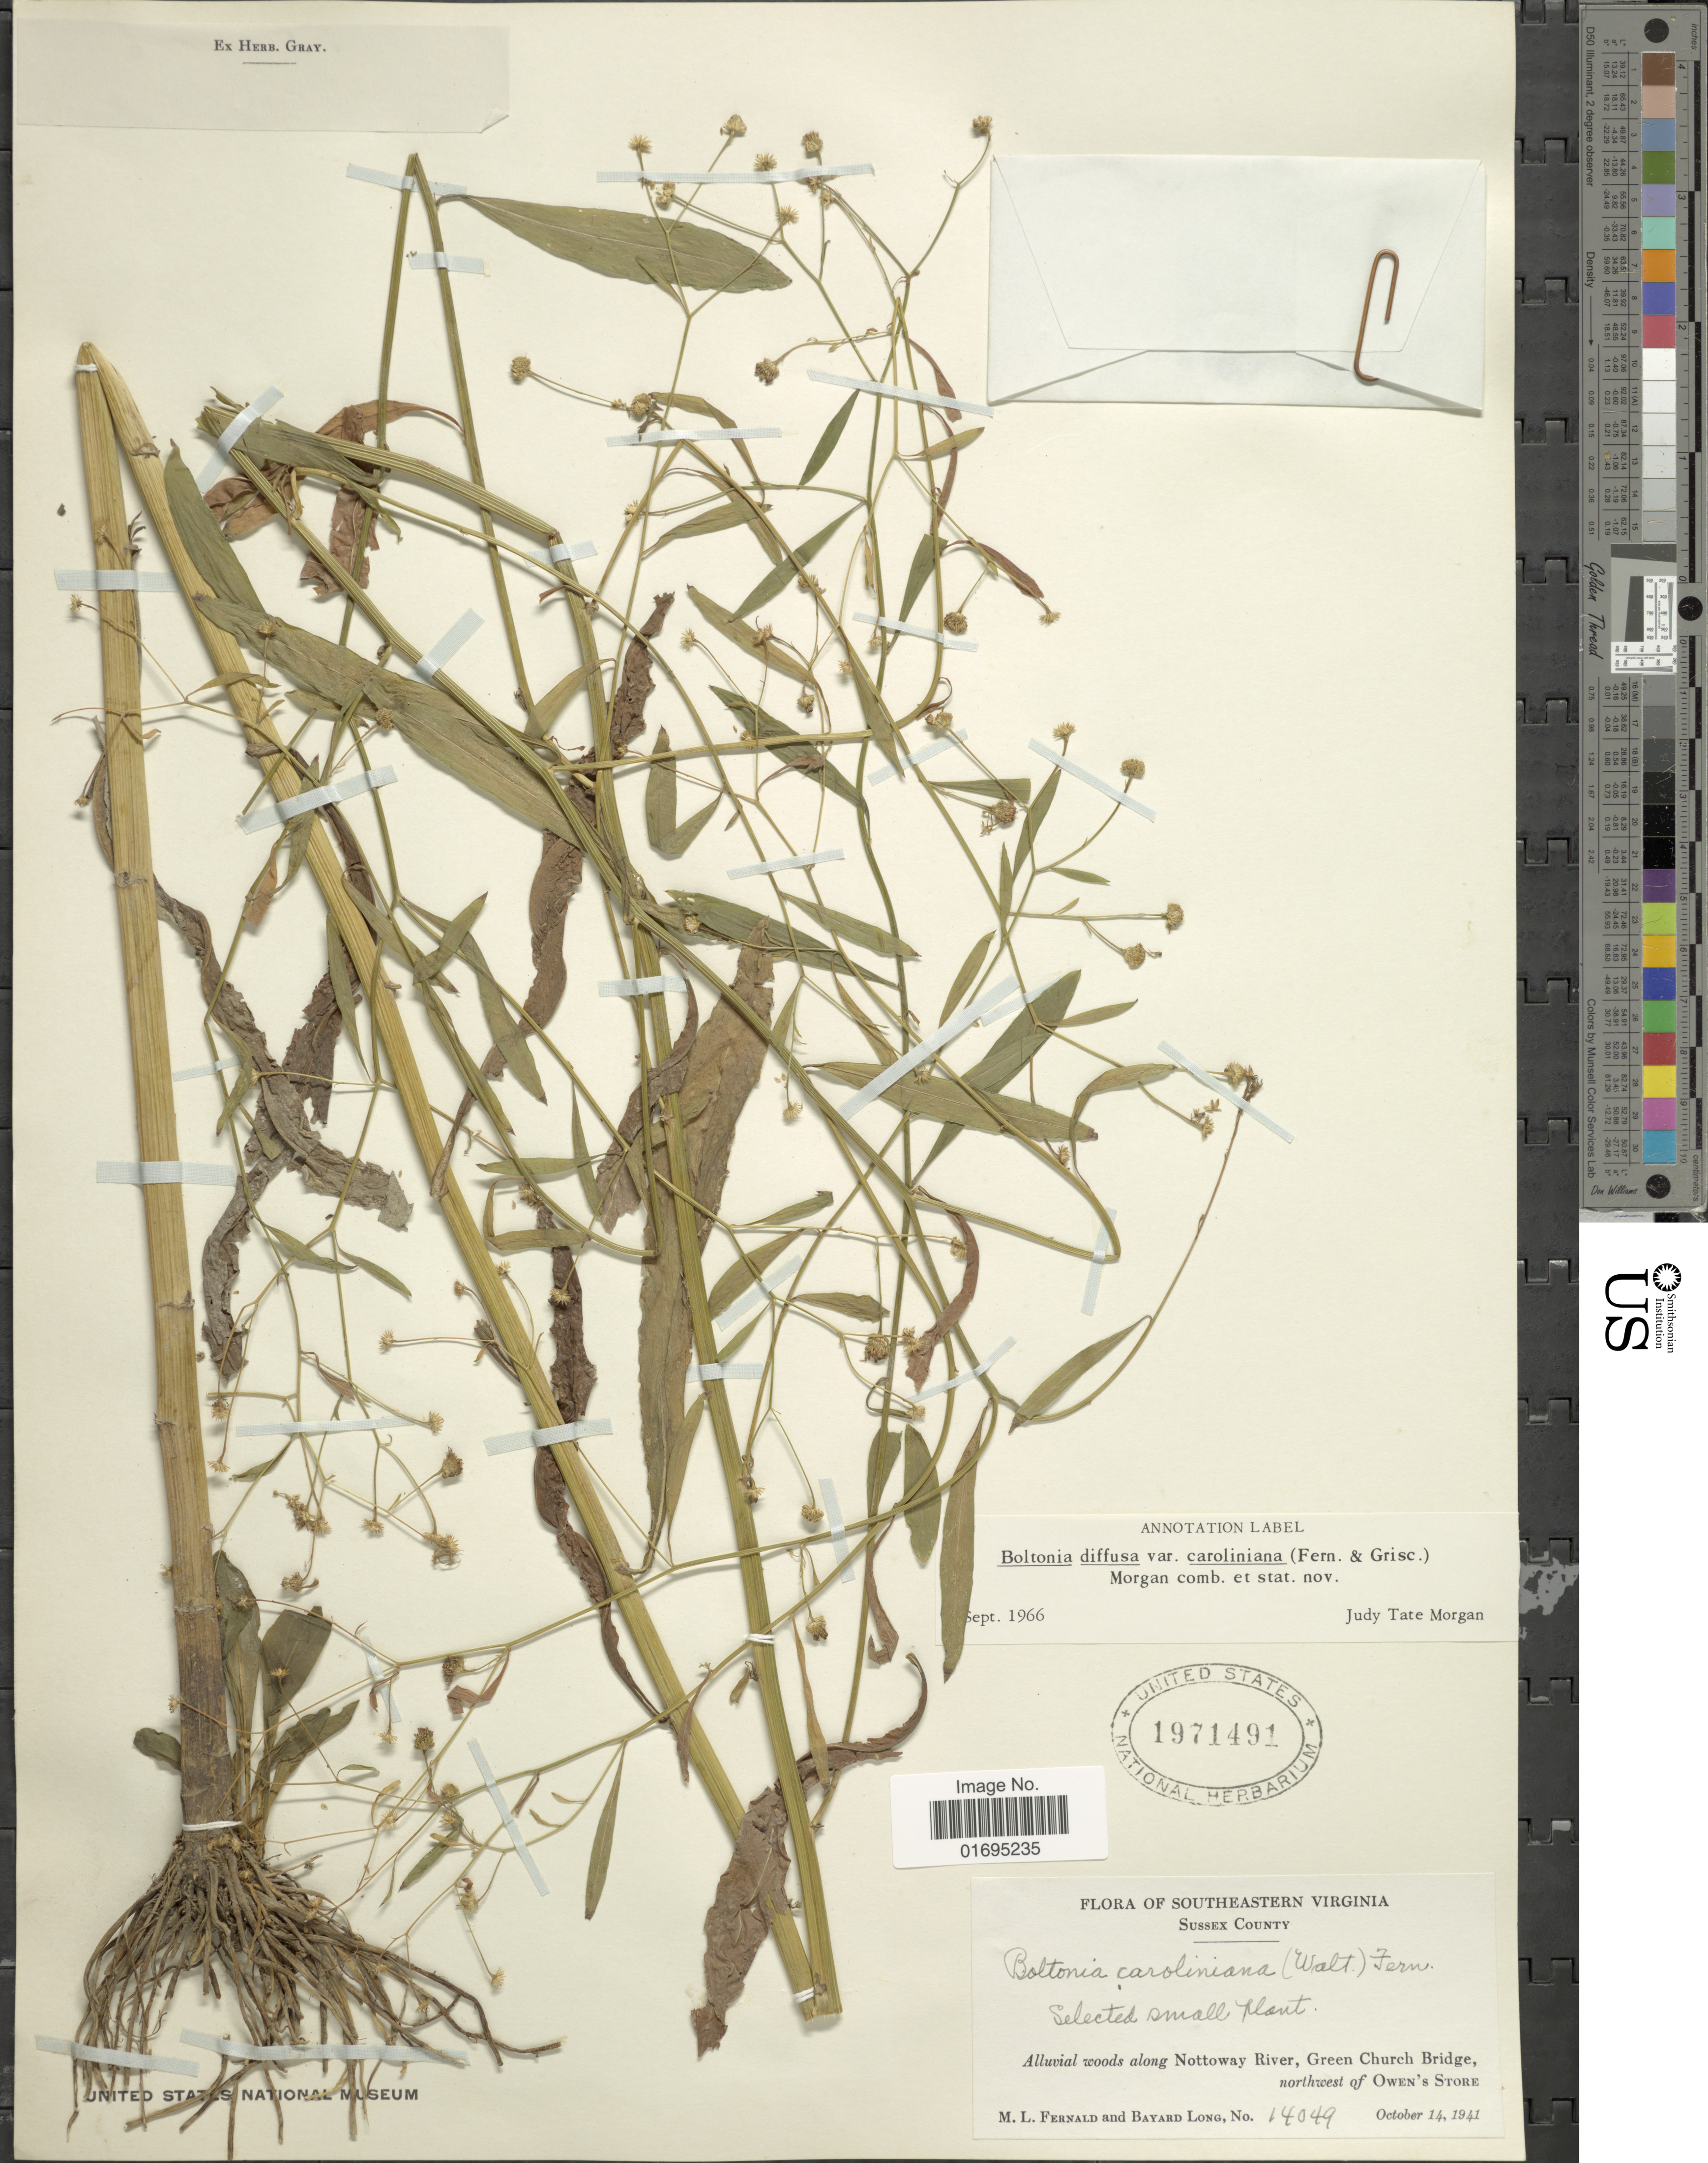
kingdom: Plantae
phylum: Tracheophyta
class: Magnoliopsida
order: Asterales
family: Asteraceae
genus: Boltonia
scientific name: Boltonia diffusa var. caroliniana (Fernald & Griscom) J.T. Morgan comb. et stat. nov. ined.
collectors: M. L. Fernald & B. Long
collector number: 14049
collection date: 1941-10-14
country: United States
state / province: Virginia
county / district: Sussex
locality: Southeastern Virginia, Sussex County, Alluvial woods along Nottoway River, Green Church Bridge, northwesr of Owen's Store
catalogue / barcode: US 1971491